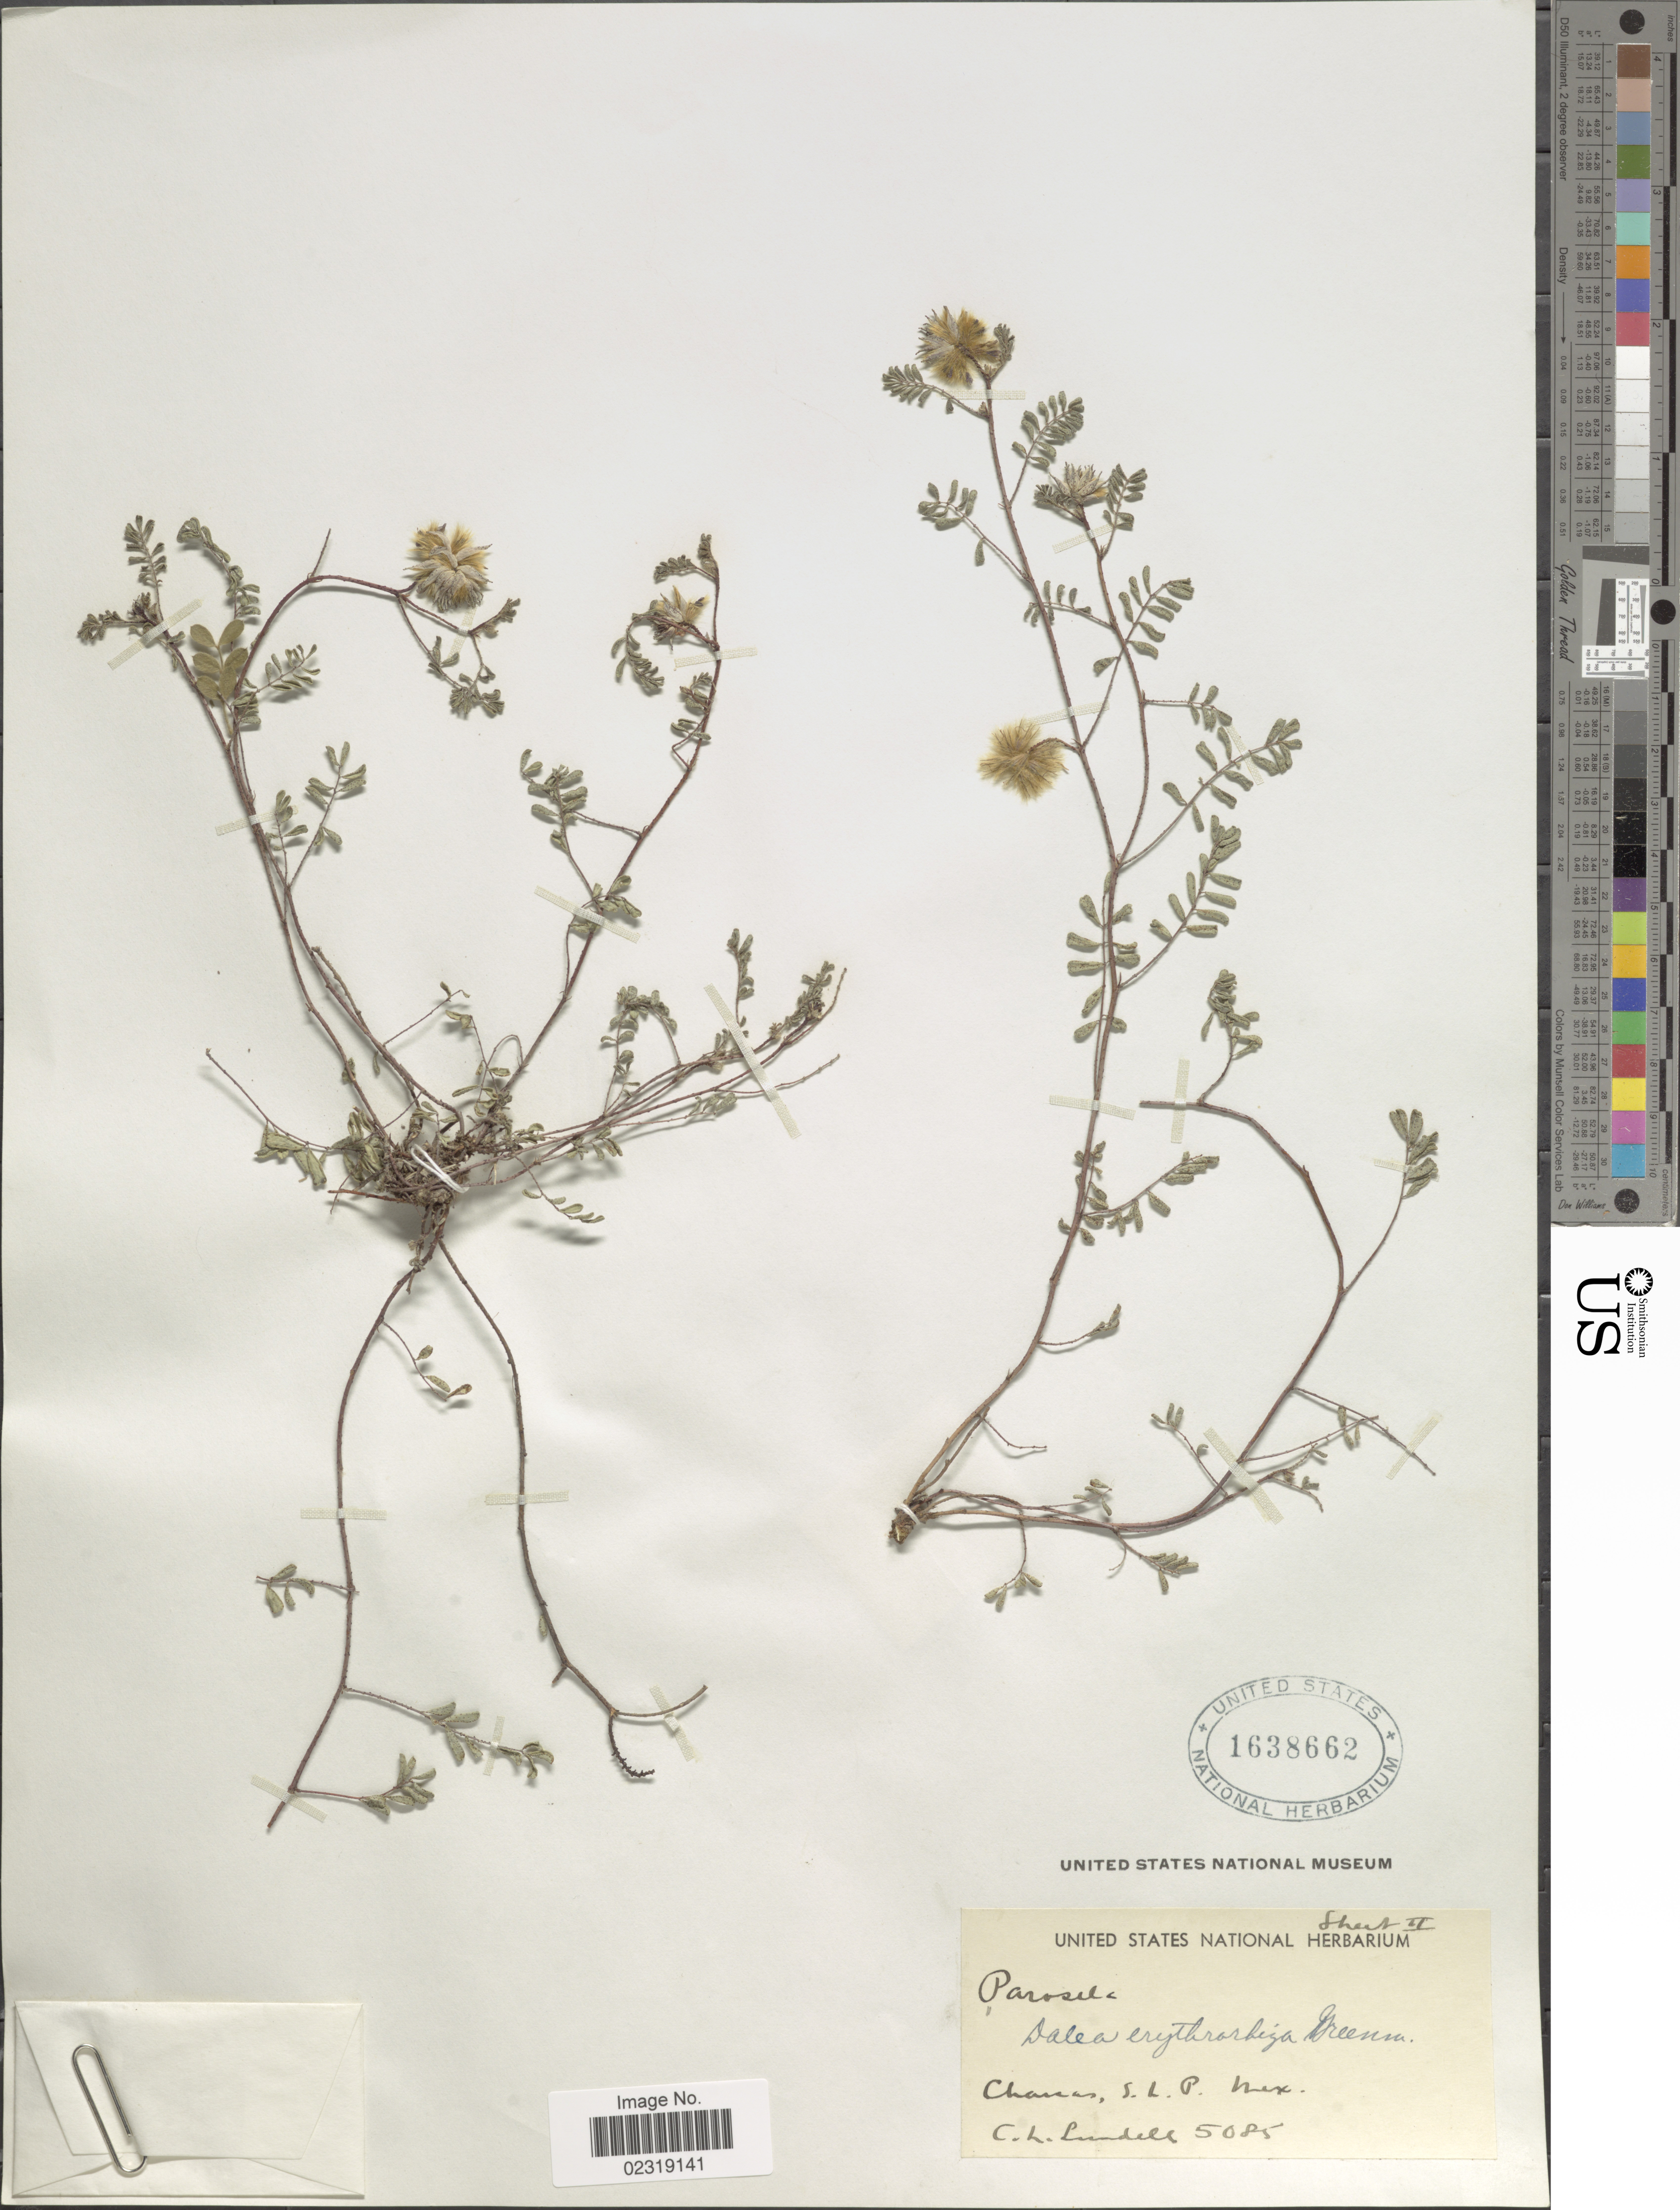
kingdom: Plantae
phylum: Tracheophyta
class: Magnoliopsida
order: Fabales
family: Fabaceae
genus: Dalea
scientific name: Dalea erythrorhiza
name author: Greenm.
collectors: C. L. Lundell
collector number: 5085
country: Mexico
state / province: San Luis Potosí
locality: Charcas, S.L.P. Mex.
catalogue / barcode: US 1638662